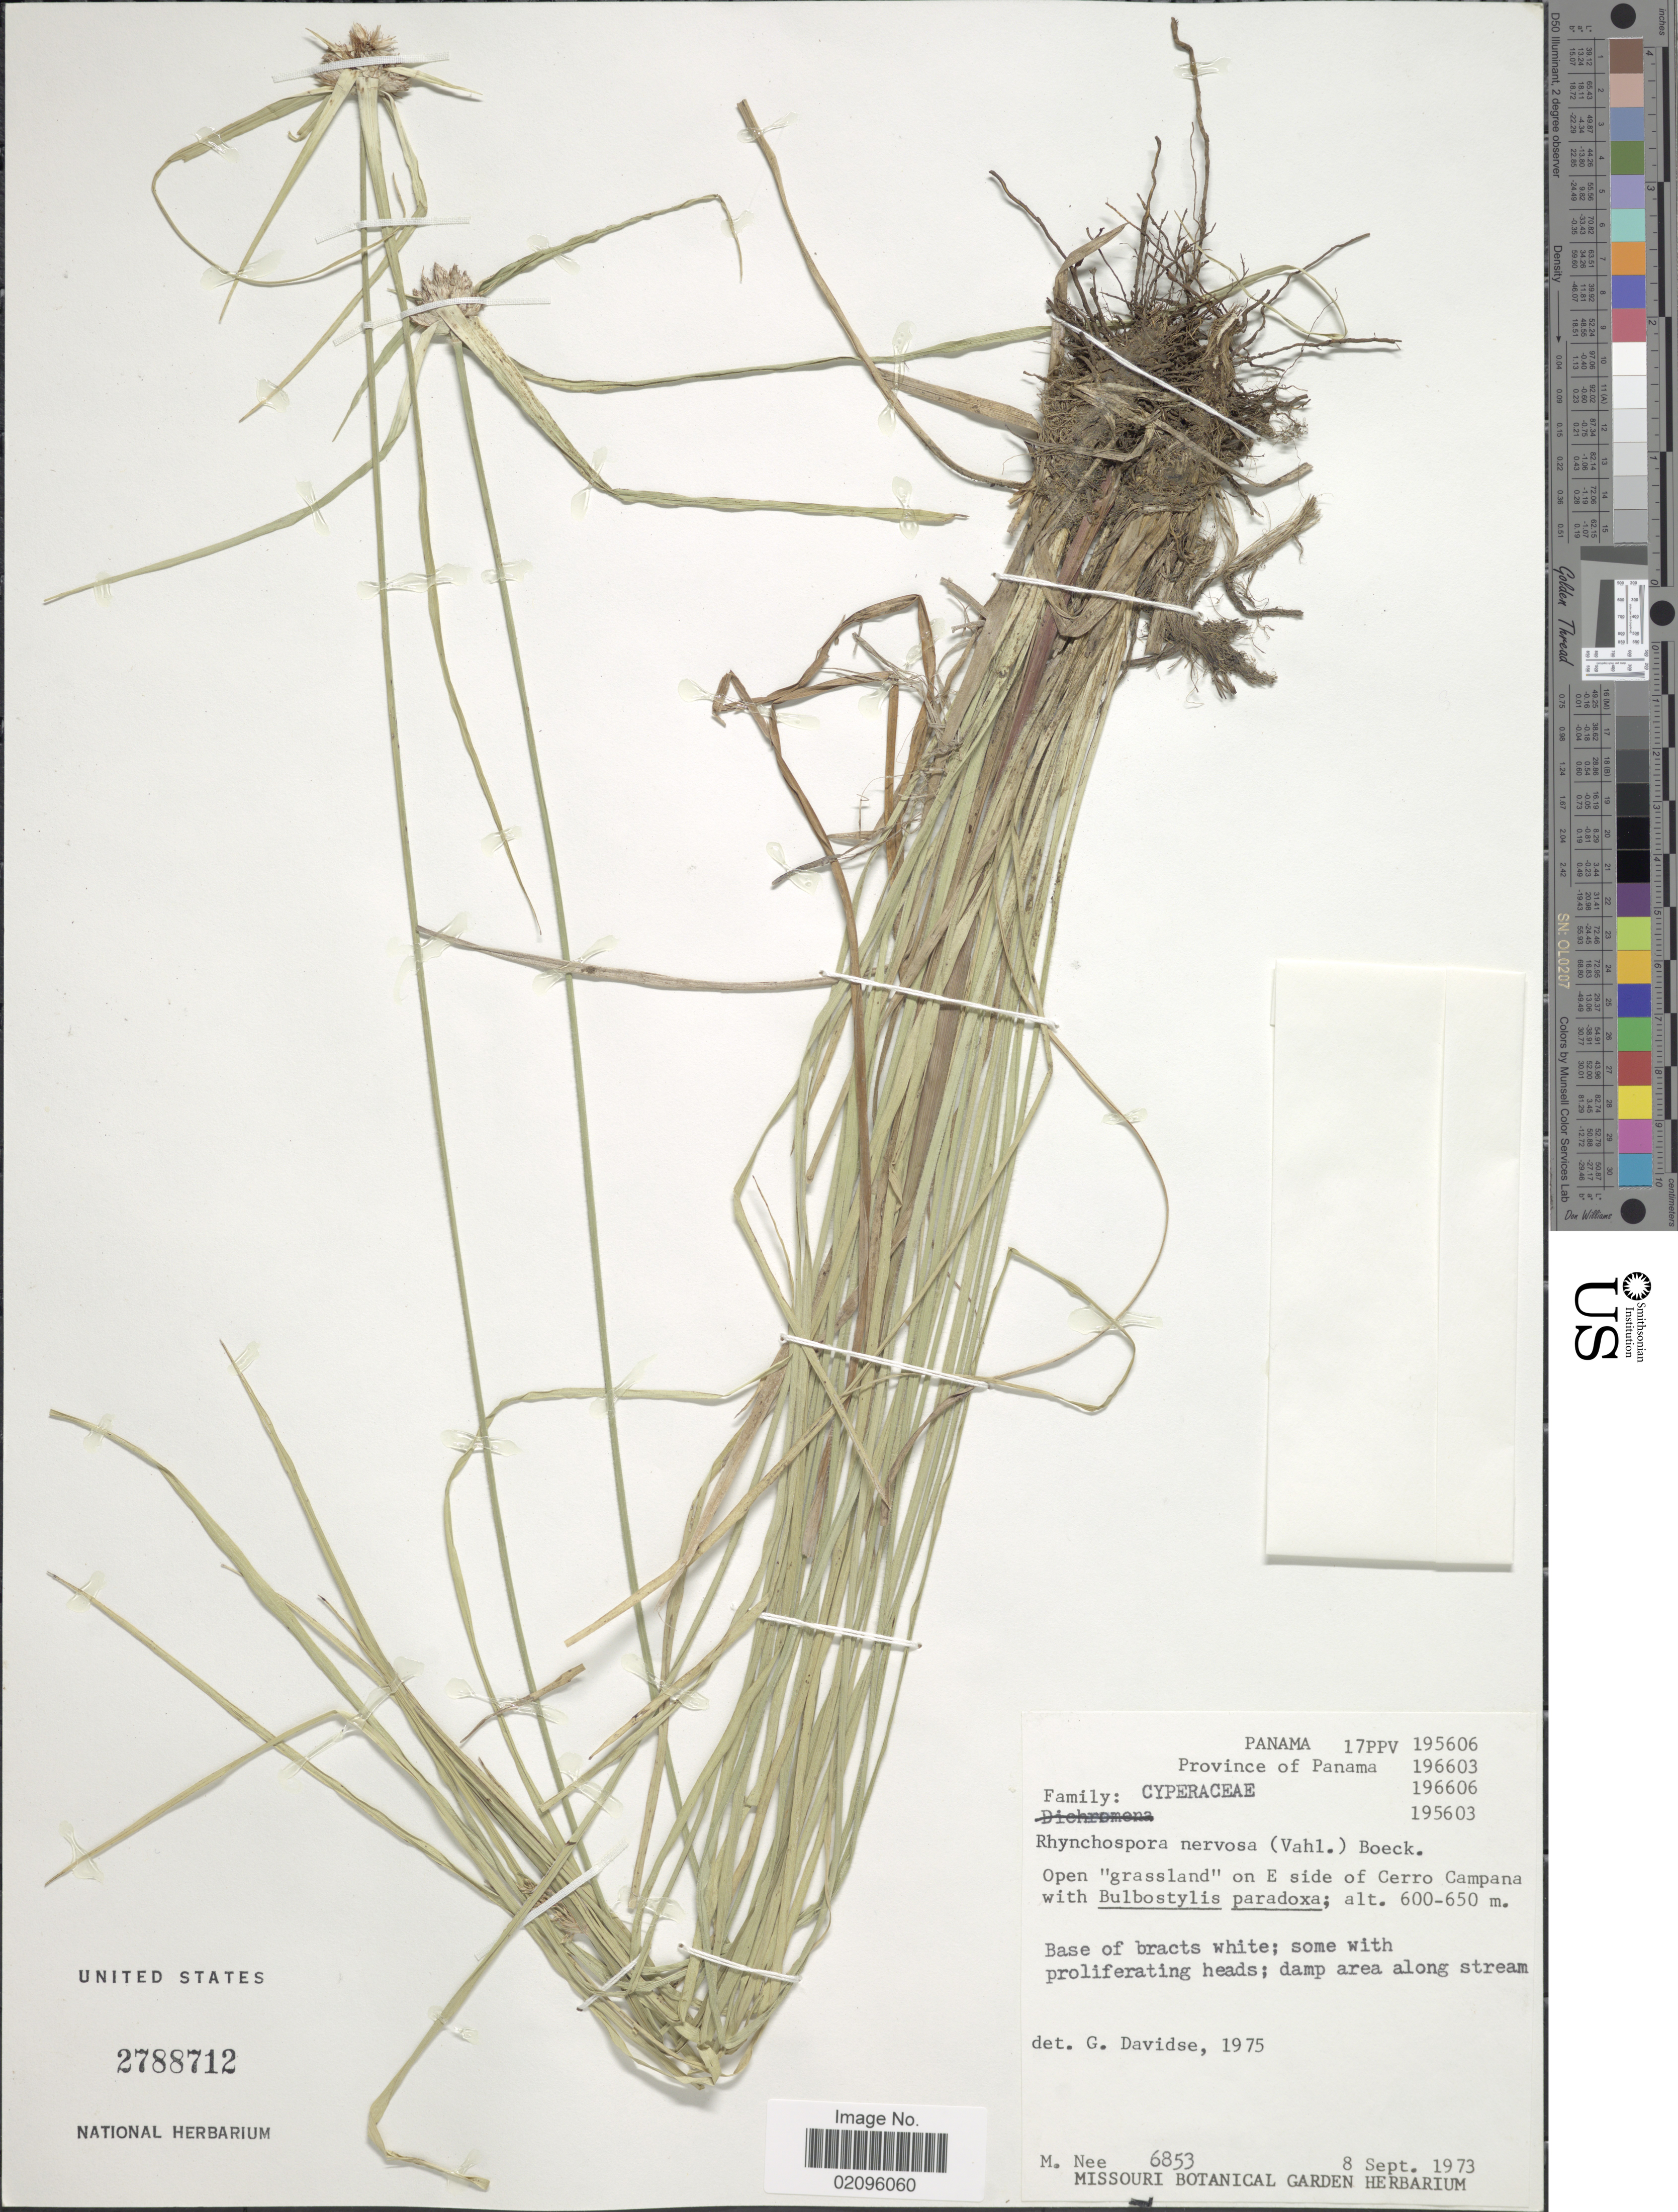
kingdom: Plantae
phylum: Tracheophyta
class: Liliopsida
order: Poales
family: Cyperaceae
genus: Rhynchospora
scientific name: Rhynchospora nervosa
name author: (Vahl) Boeckeler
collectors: M. Nee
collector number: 6853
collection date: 1973-09-08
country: Panama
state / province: Panamá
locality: On E side of Cerro Campana, damp area along stream.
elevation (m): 600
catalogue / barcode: US 2788712